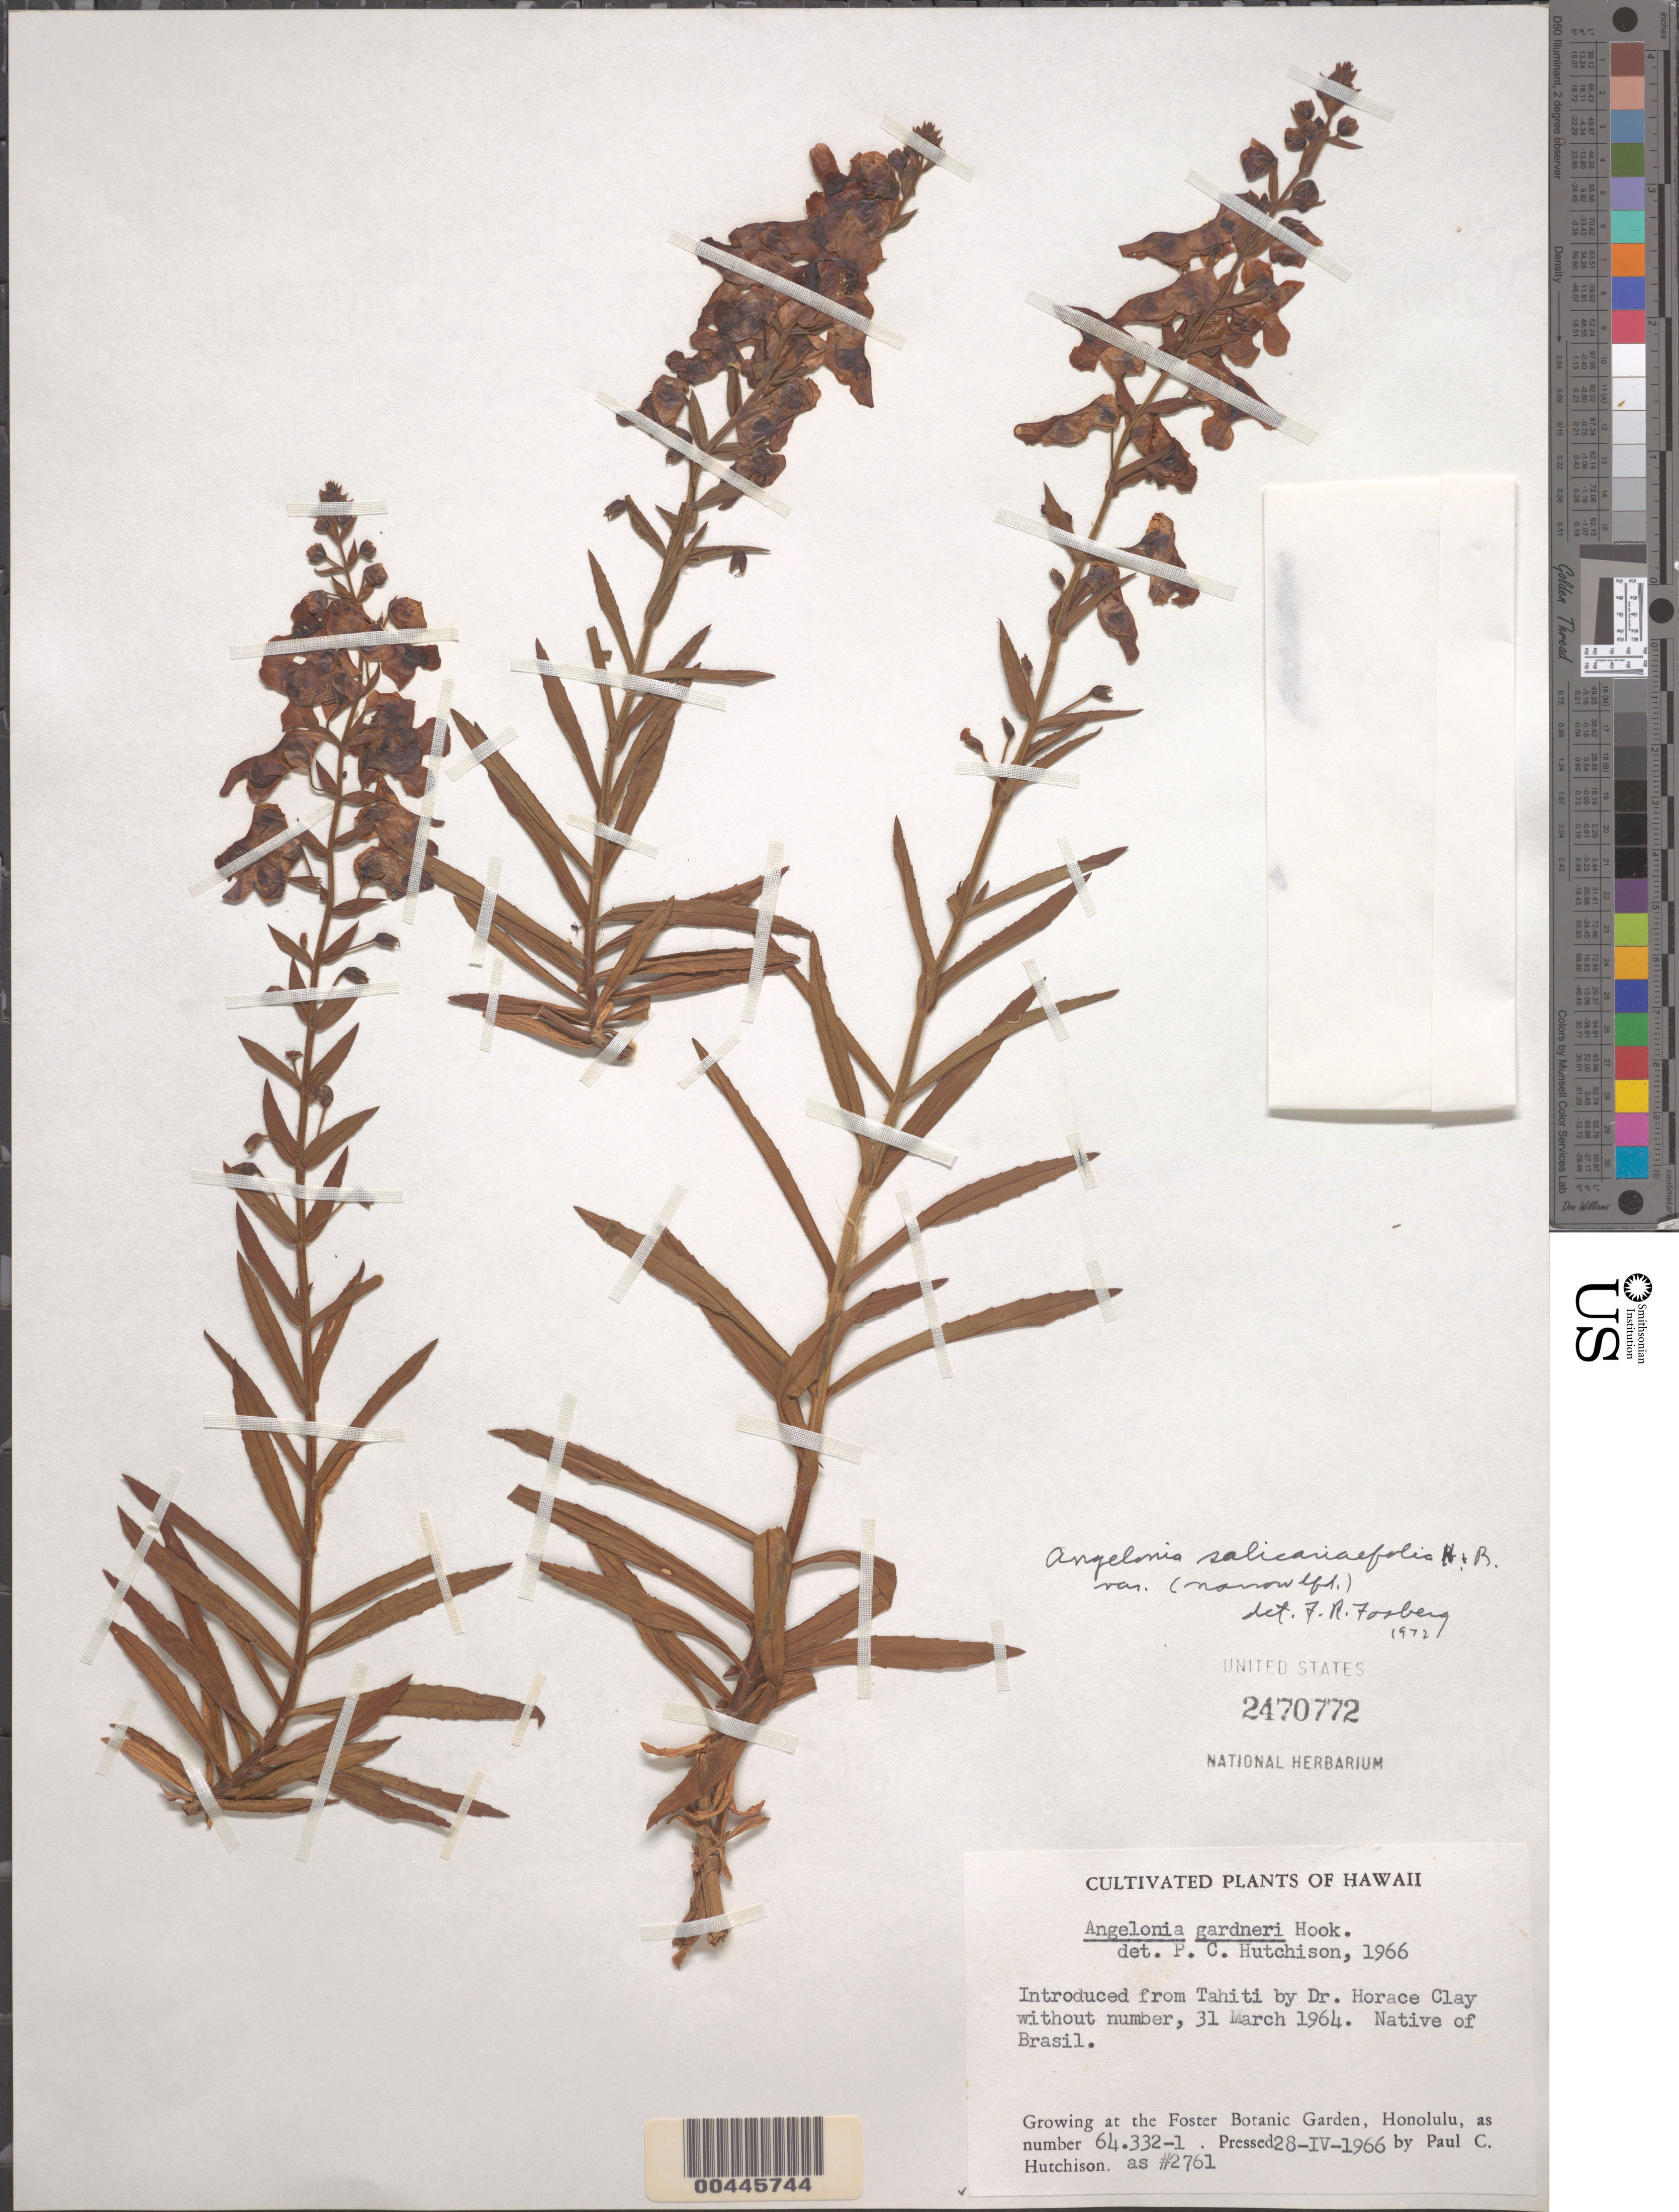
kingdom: Plantae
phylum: Tracheophyta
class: Magnoliopsida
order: Lamiales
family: Plantaginaceae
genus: Angelonia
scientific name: Angelonia gardneri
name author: Hook.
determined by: Hutchison, Paul C.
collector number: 2761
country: United States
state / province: Hawaii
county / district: Honolulu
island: Oahu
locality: Foster Botanic Garden, Honolulu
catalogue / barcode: US 2470772